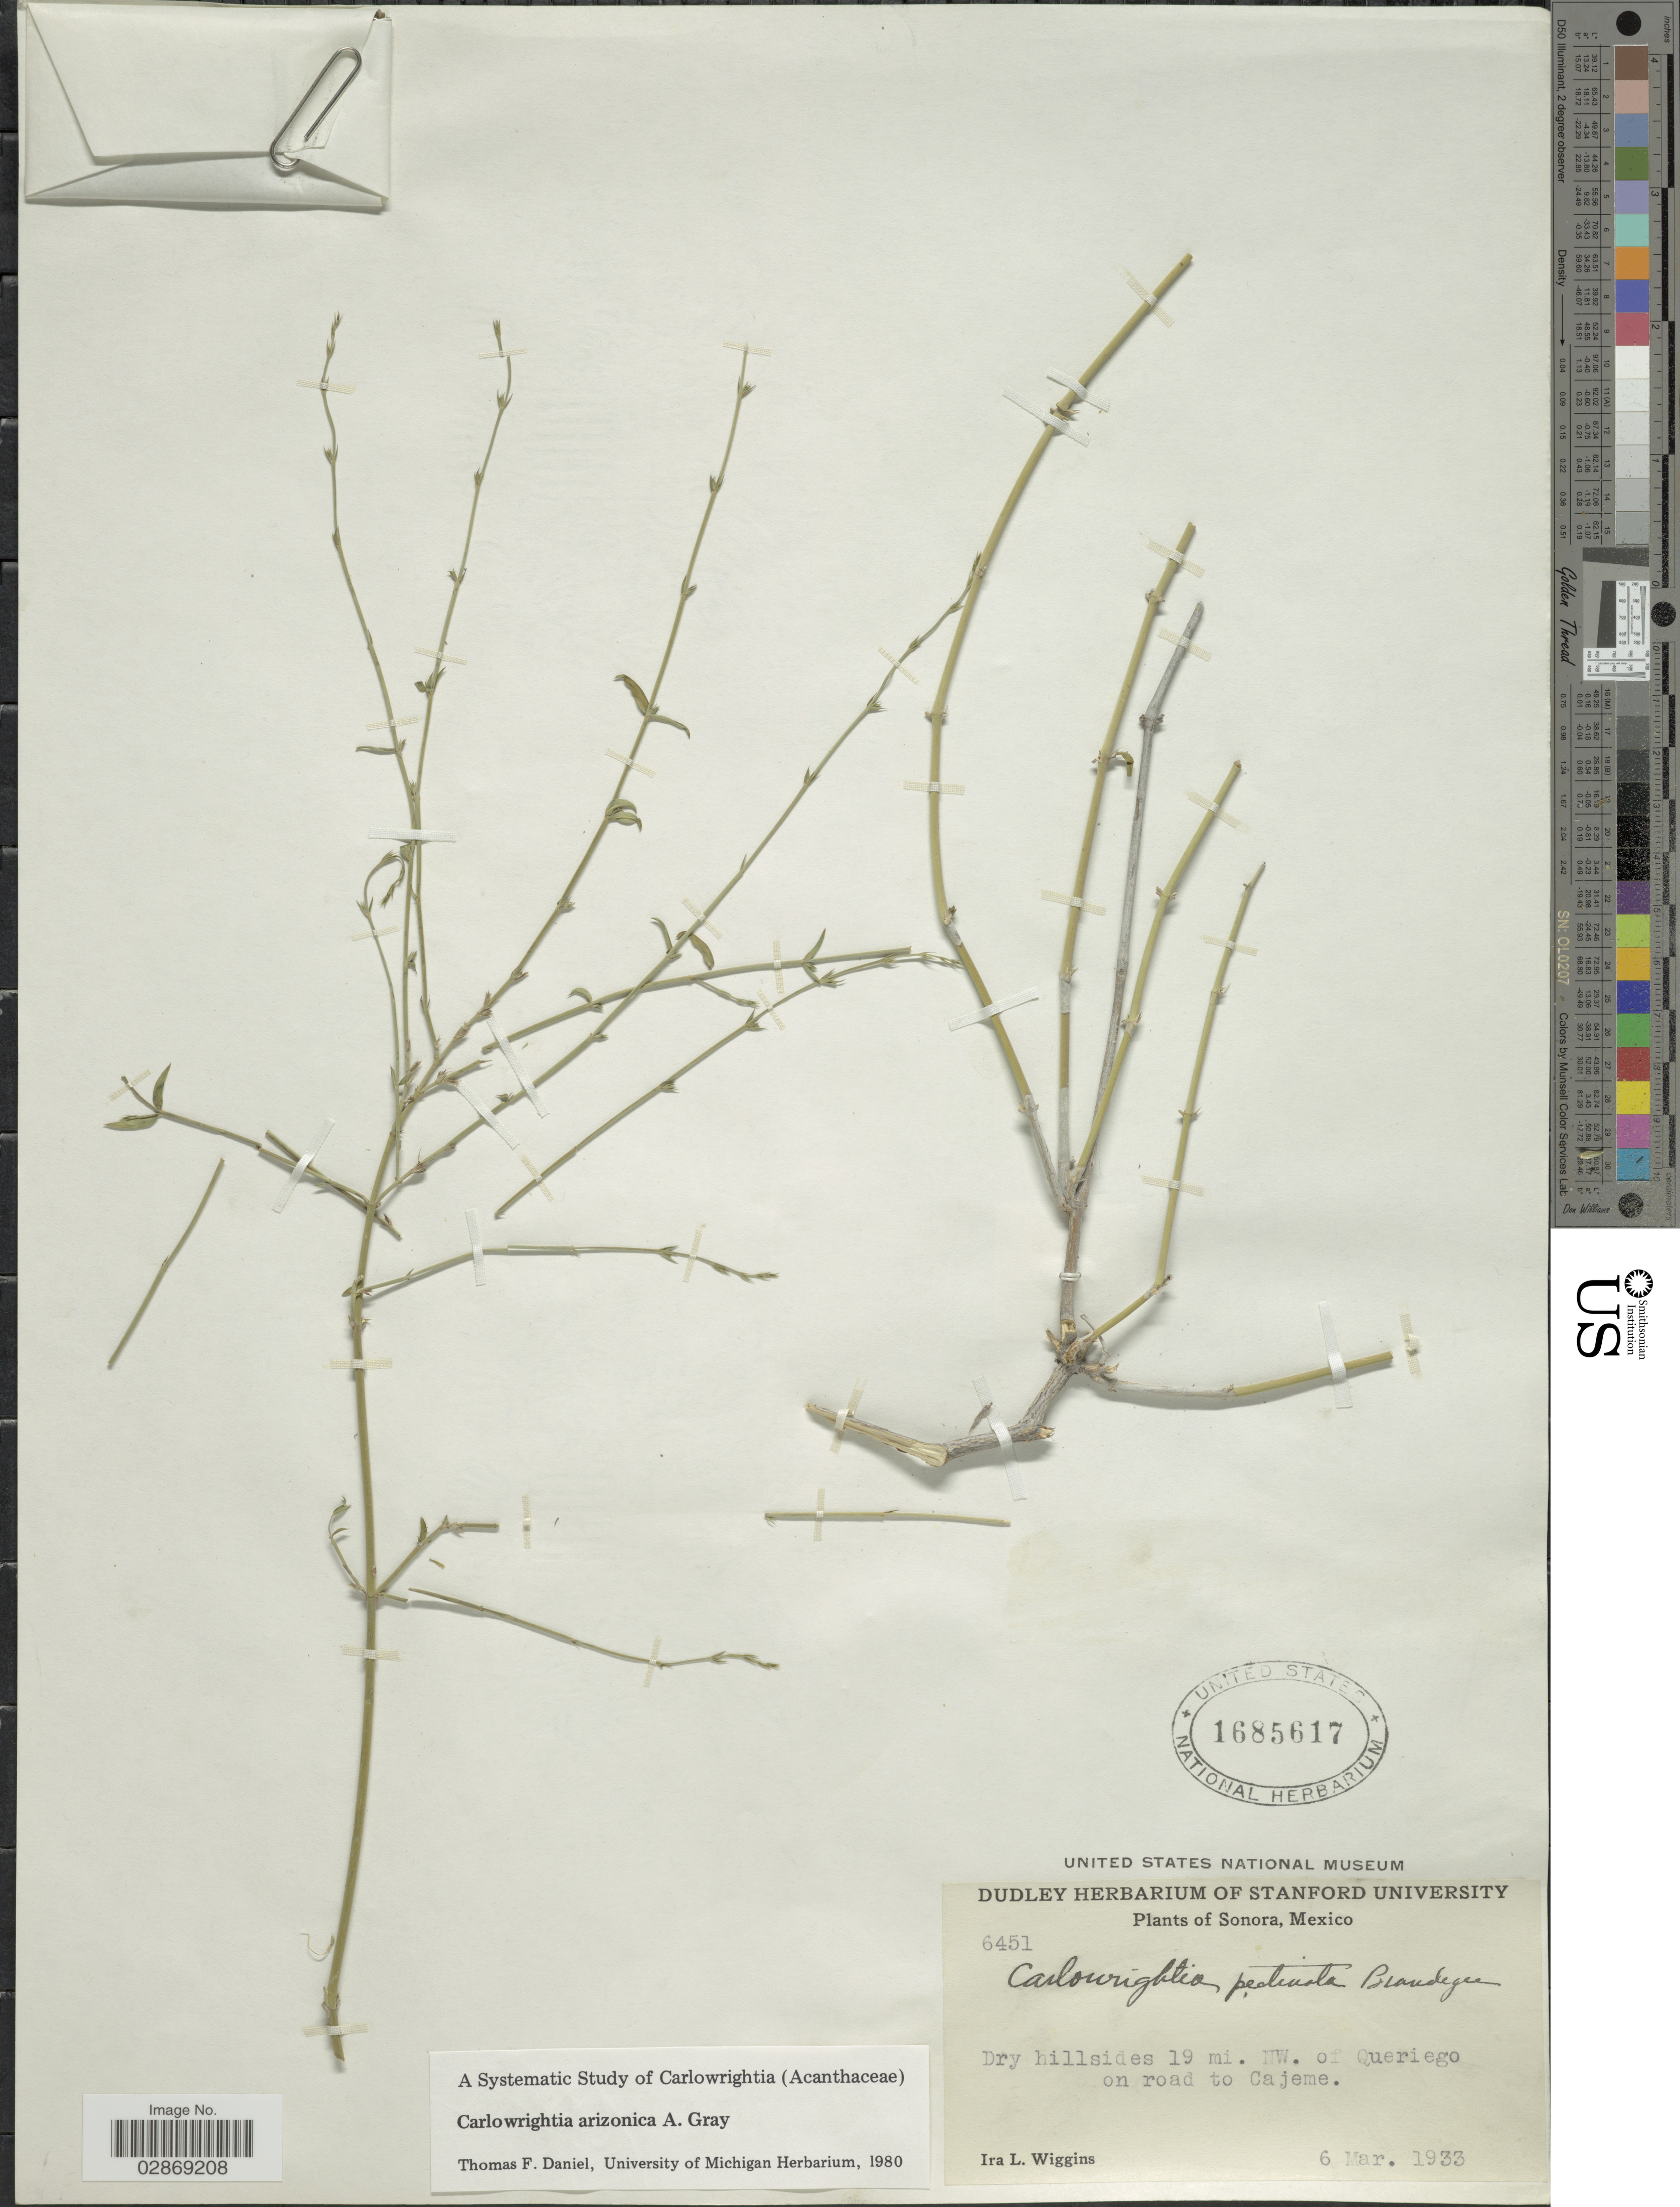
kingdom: Plantae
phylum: Tracheophyta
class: Magnoliopsida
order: Lamiales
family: Acanthaceae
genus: Carlowrightia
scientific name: Carlowrightia arizonica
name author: A. Gray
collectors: I. L. Wiggins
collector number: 6451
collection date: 1933-03-06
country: Mexico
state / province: Sonora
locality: Dry hillsides 19 mi. NW of Queriego on road to Cajeme.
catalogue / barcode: US 1685617